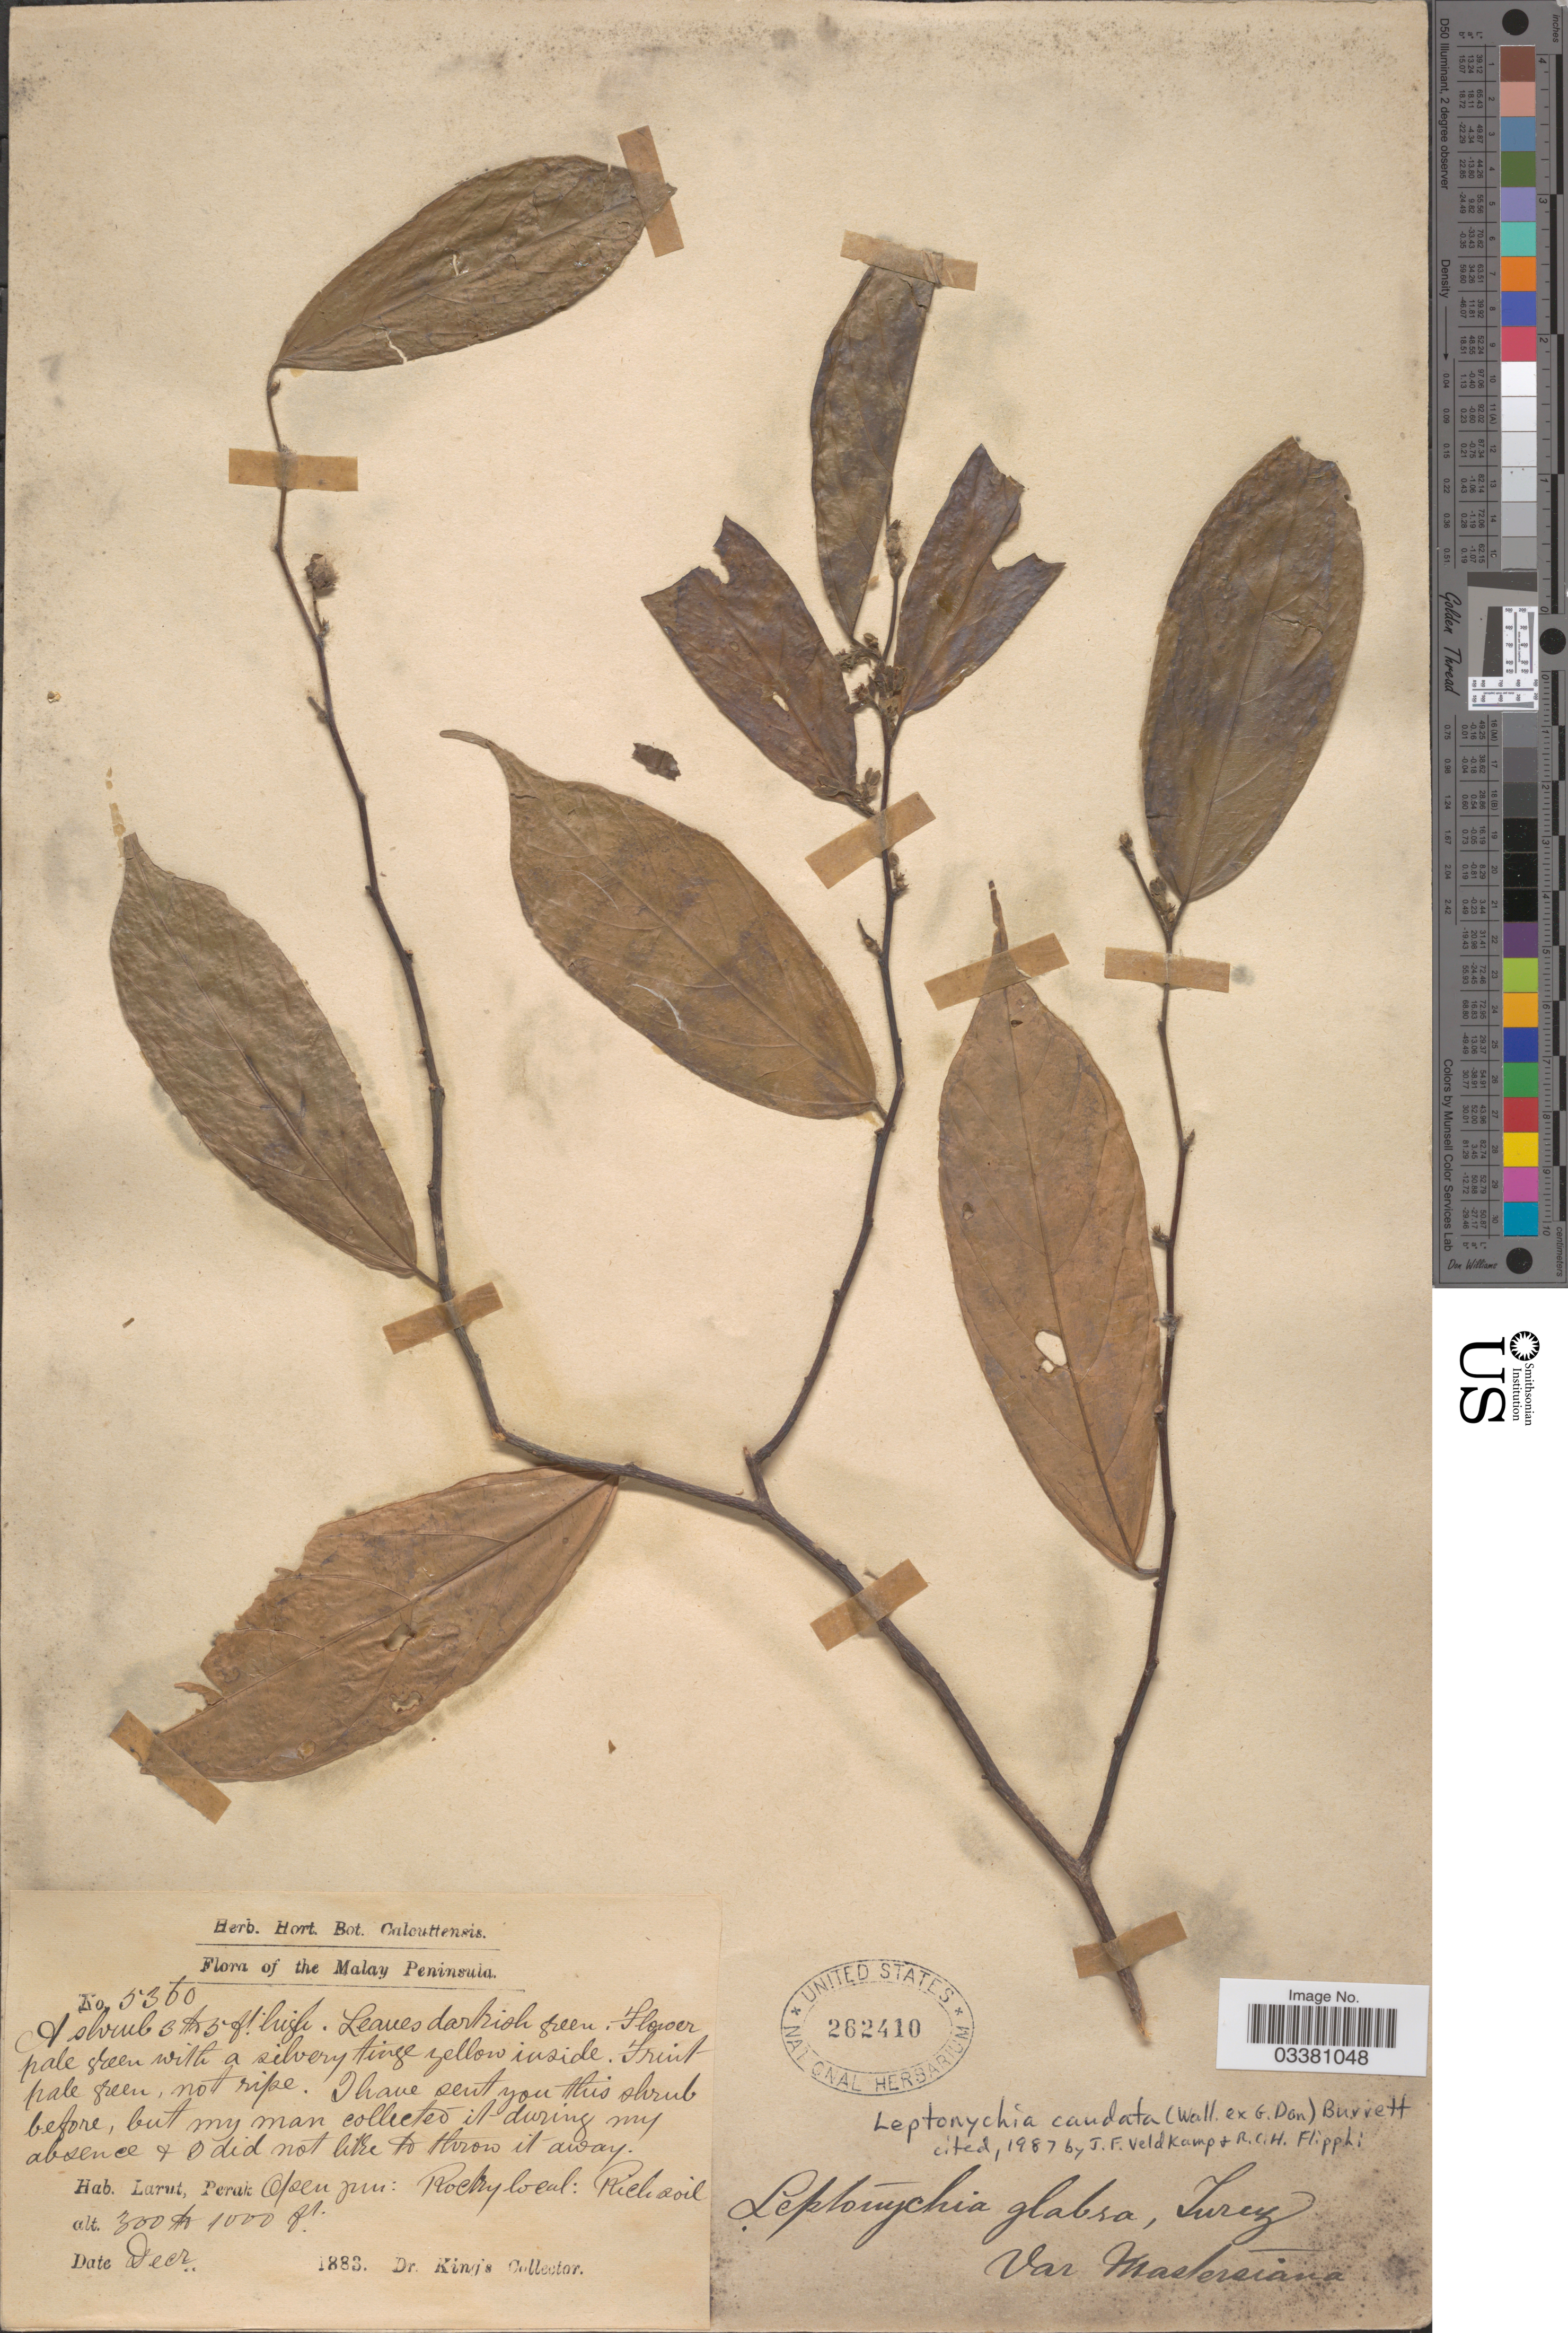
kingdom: Plantae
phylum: Tracheophyta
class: Magnoliopsida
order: Malvales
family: Malvaceae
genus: Leptonychia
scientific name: Leptonychia caudata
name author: Burret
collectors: Dr. King's collector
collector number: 5360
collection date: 1883-12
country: Malaysia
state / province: Perak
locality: The Malay Peninsula, Larut.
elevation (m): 91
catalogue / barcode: US 262410